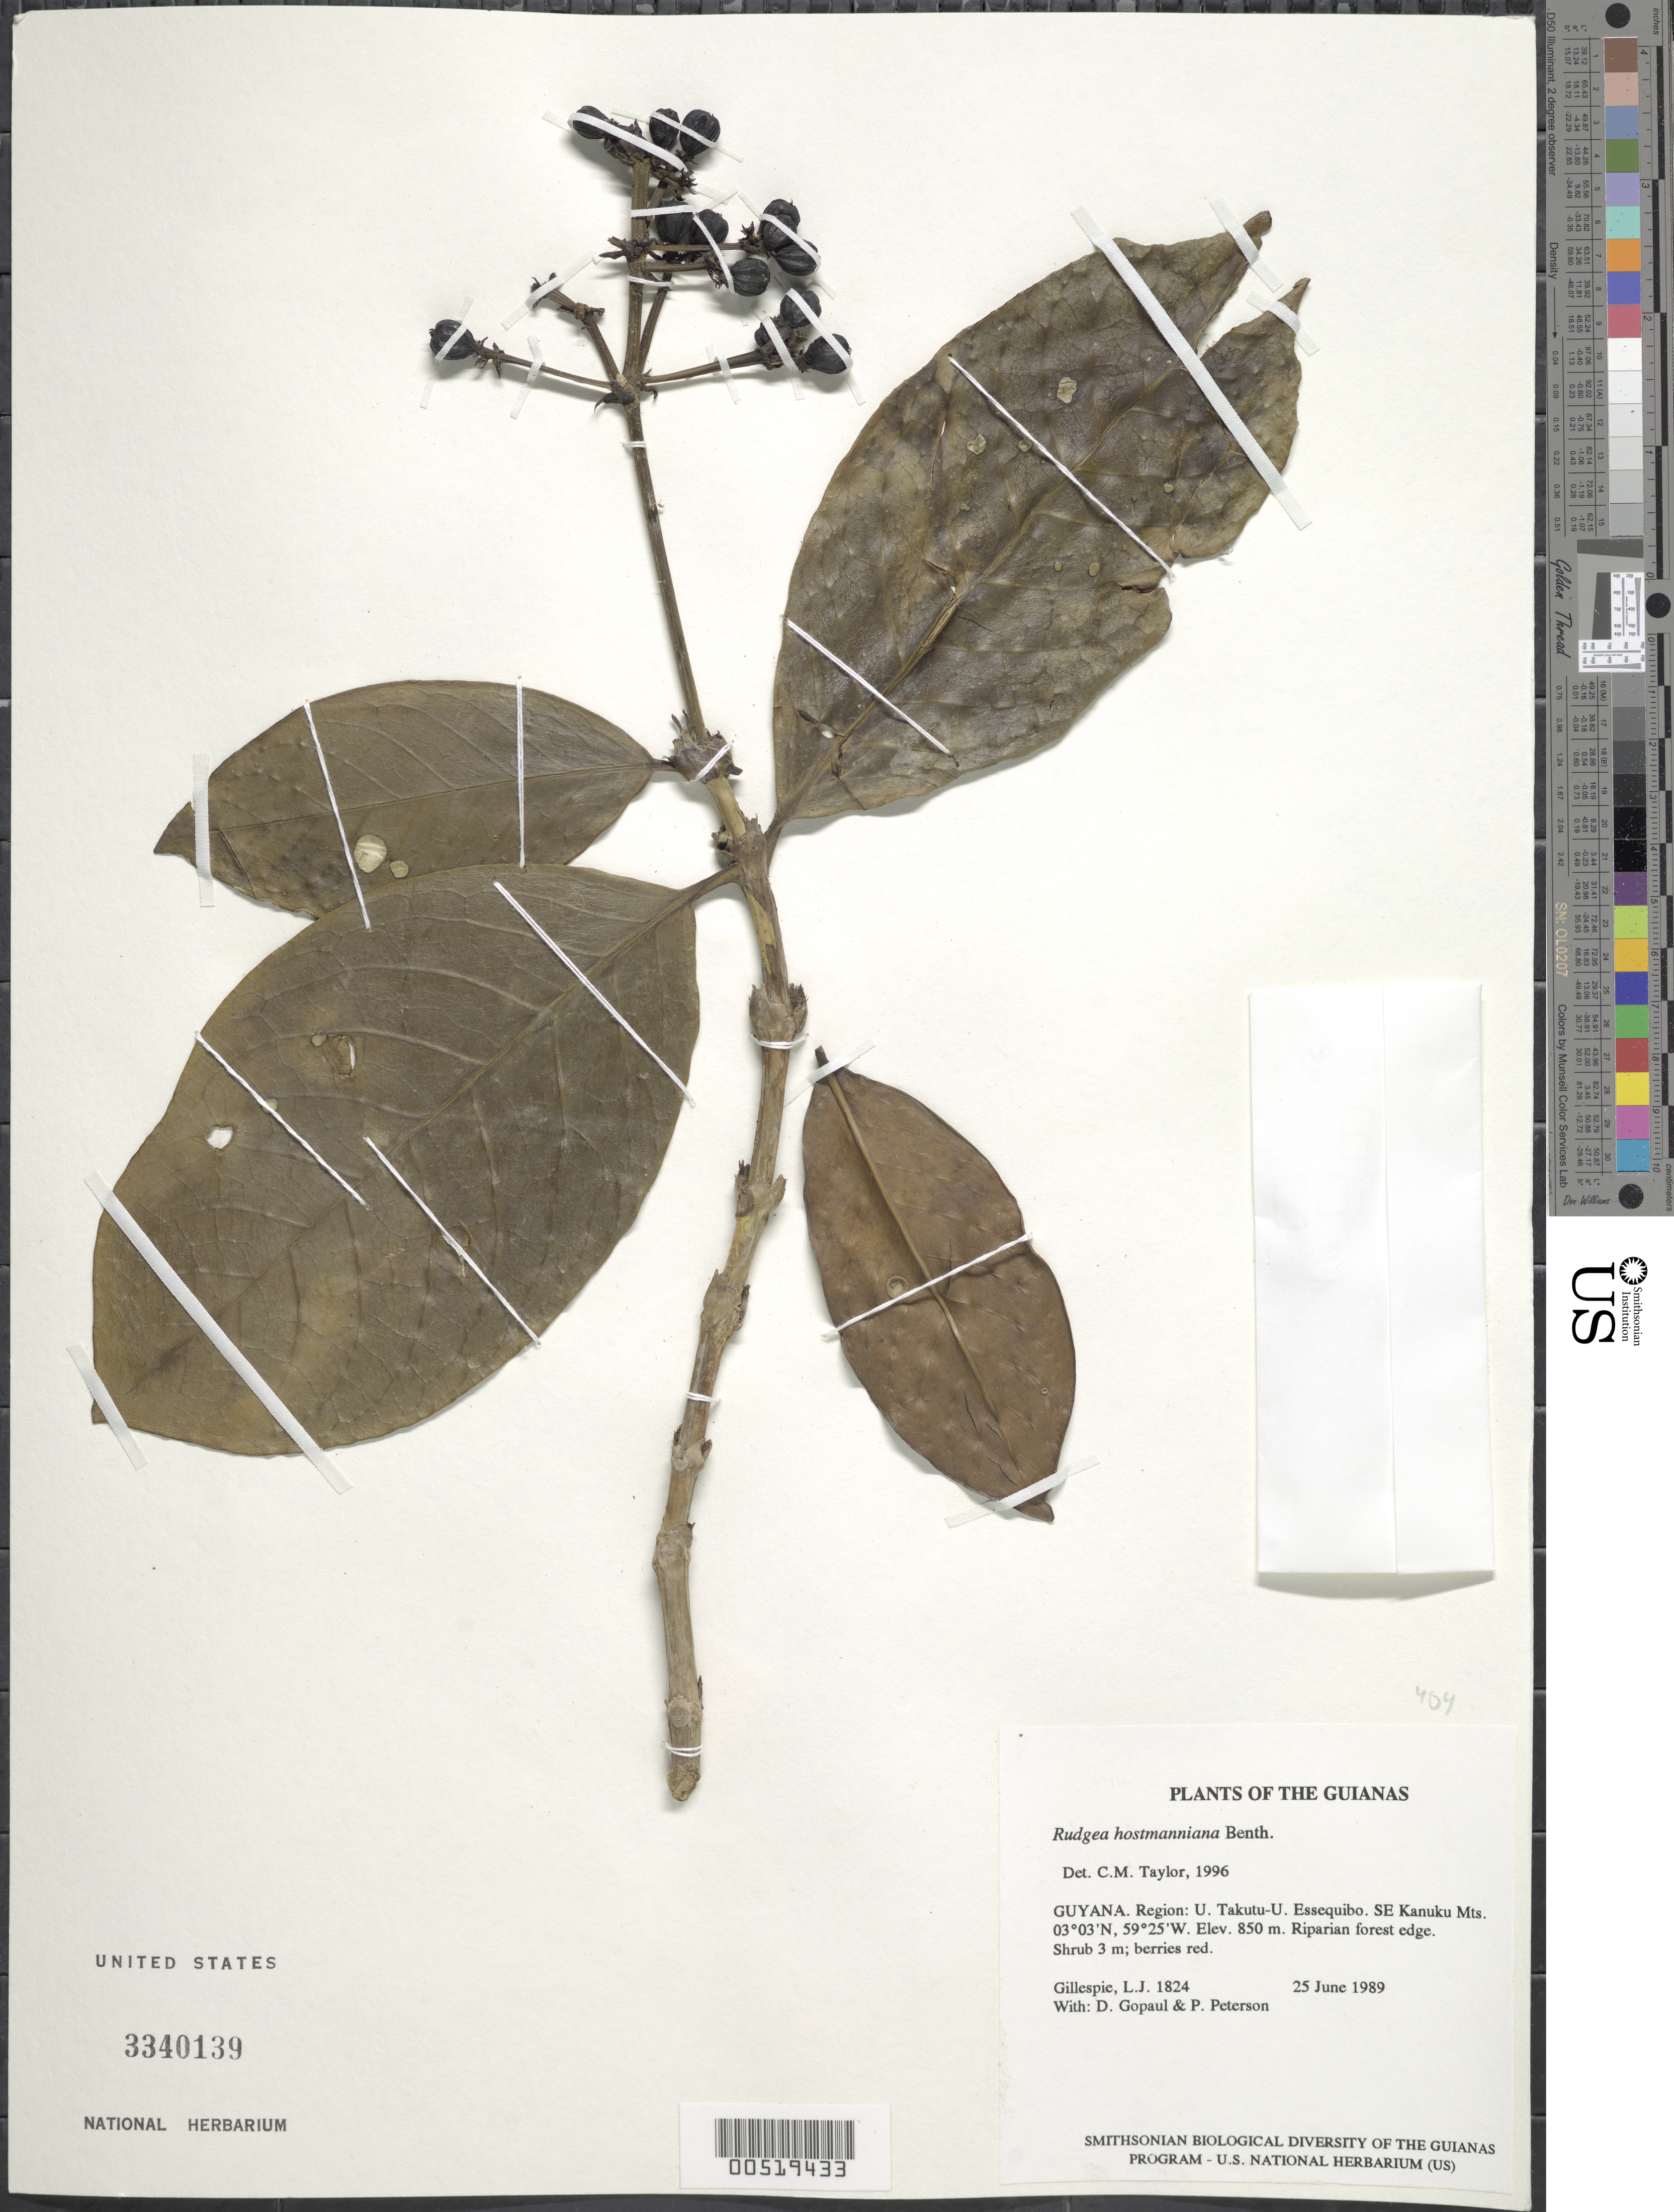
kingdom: Plantae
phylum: Tracheophyta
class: Magnoliopsida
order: Gentianales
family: Rubiaceae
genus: Rudgea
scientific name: Rudgea hostmanniana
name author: Benth.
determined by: Taylor, Charlotte M.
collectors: L. J. Gillespie, D. Gopaul & P. M. Peterson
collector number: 1824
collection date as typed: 25 June 1989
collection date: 1989-06-25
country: Guyana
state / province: U. Takutu-U. Essequibo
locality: SE Kanuku Mts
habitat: Riparian forest edge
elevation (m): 250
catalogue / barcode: US 3340139